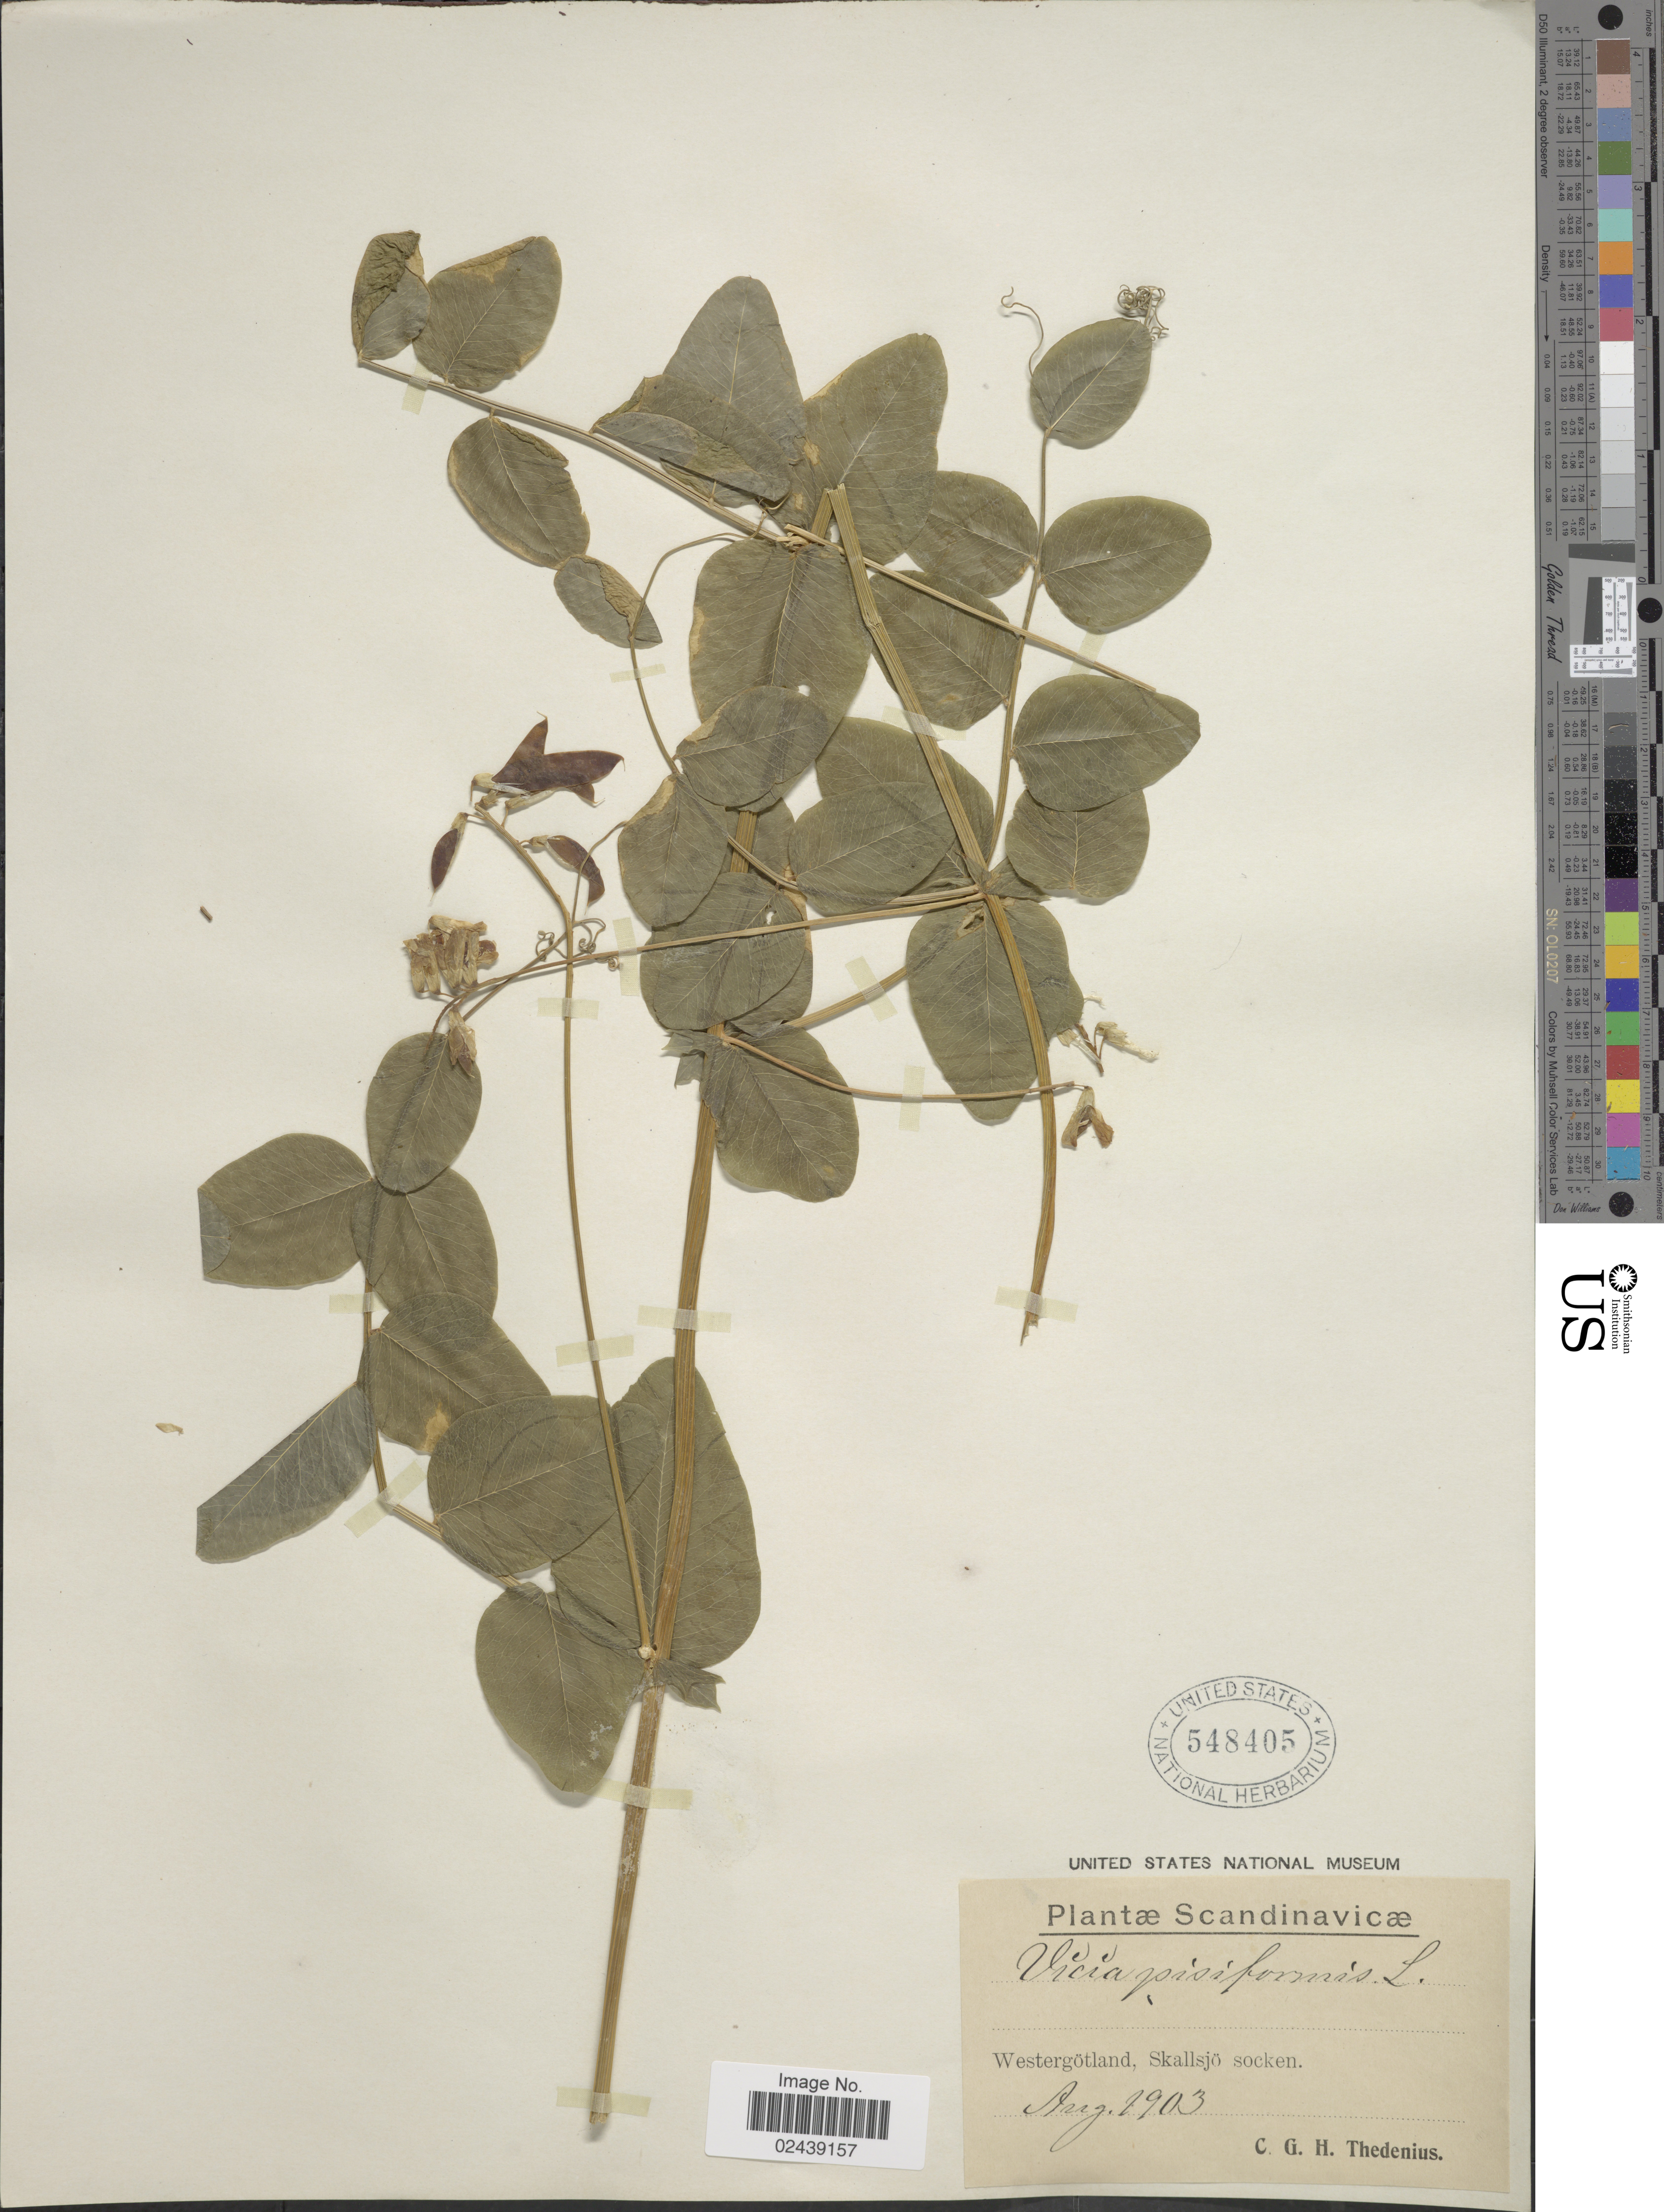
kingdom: Plantae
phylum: Tracheophyta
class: Magnoliopsida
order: Fabales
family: Fabaceae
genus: Vicia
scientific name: Vicia pisiformis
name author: L.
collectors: C. Thedenius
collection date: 1903-08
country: Sweden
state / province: Västra Götaland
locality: Westergötland, Skallsjö socken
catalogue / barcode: US 548405